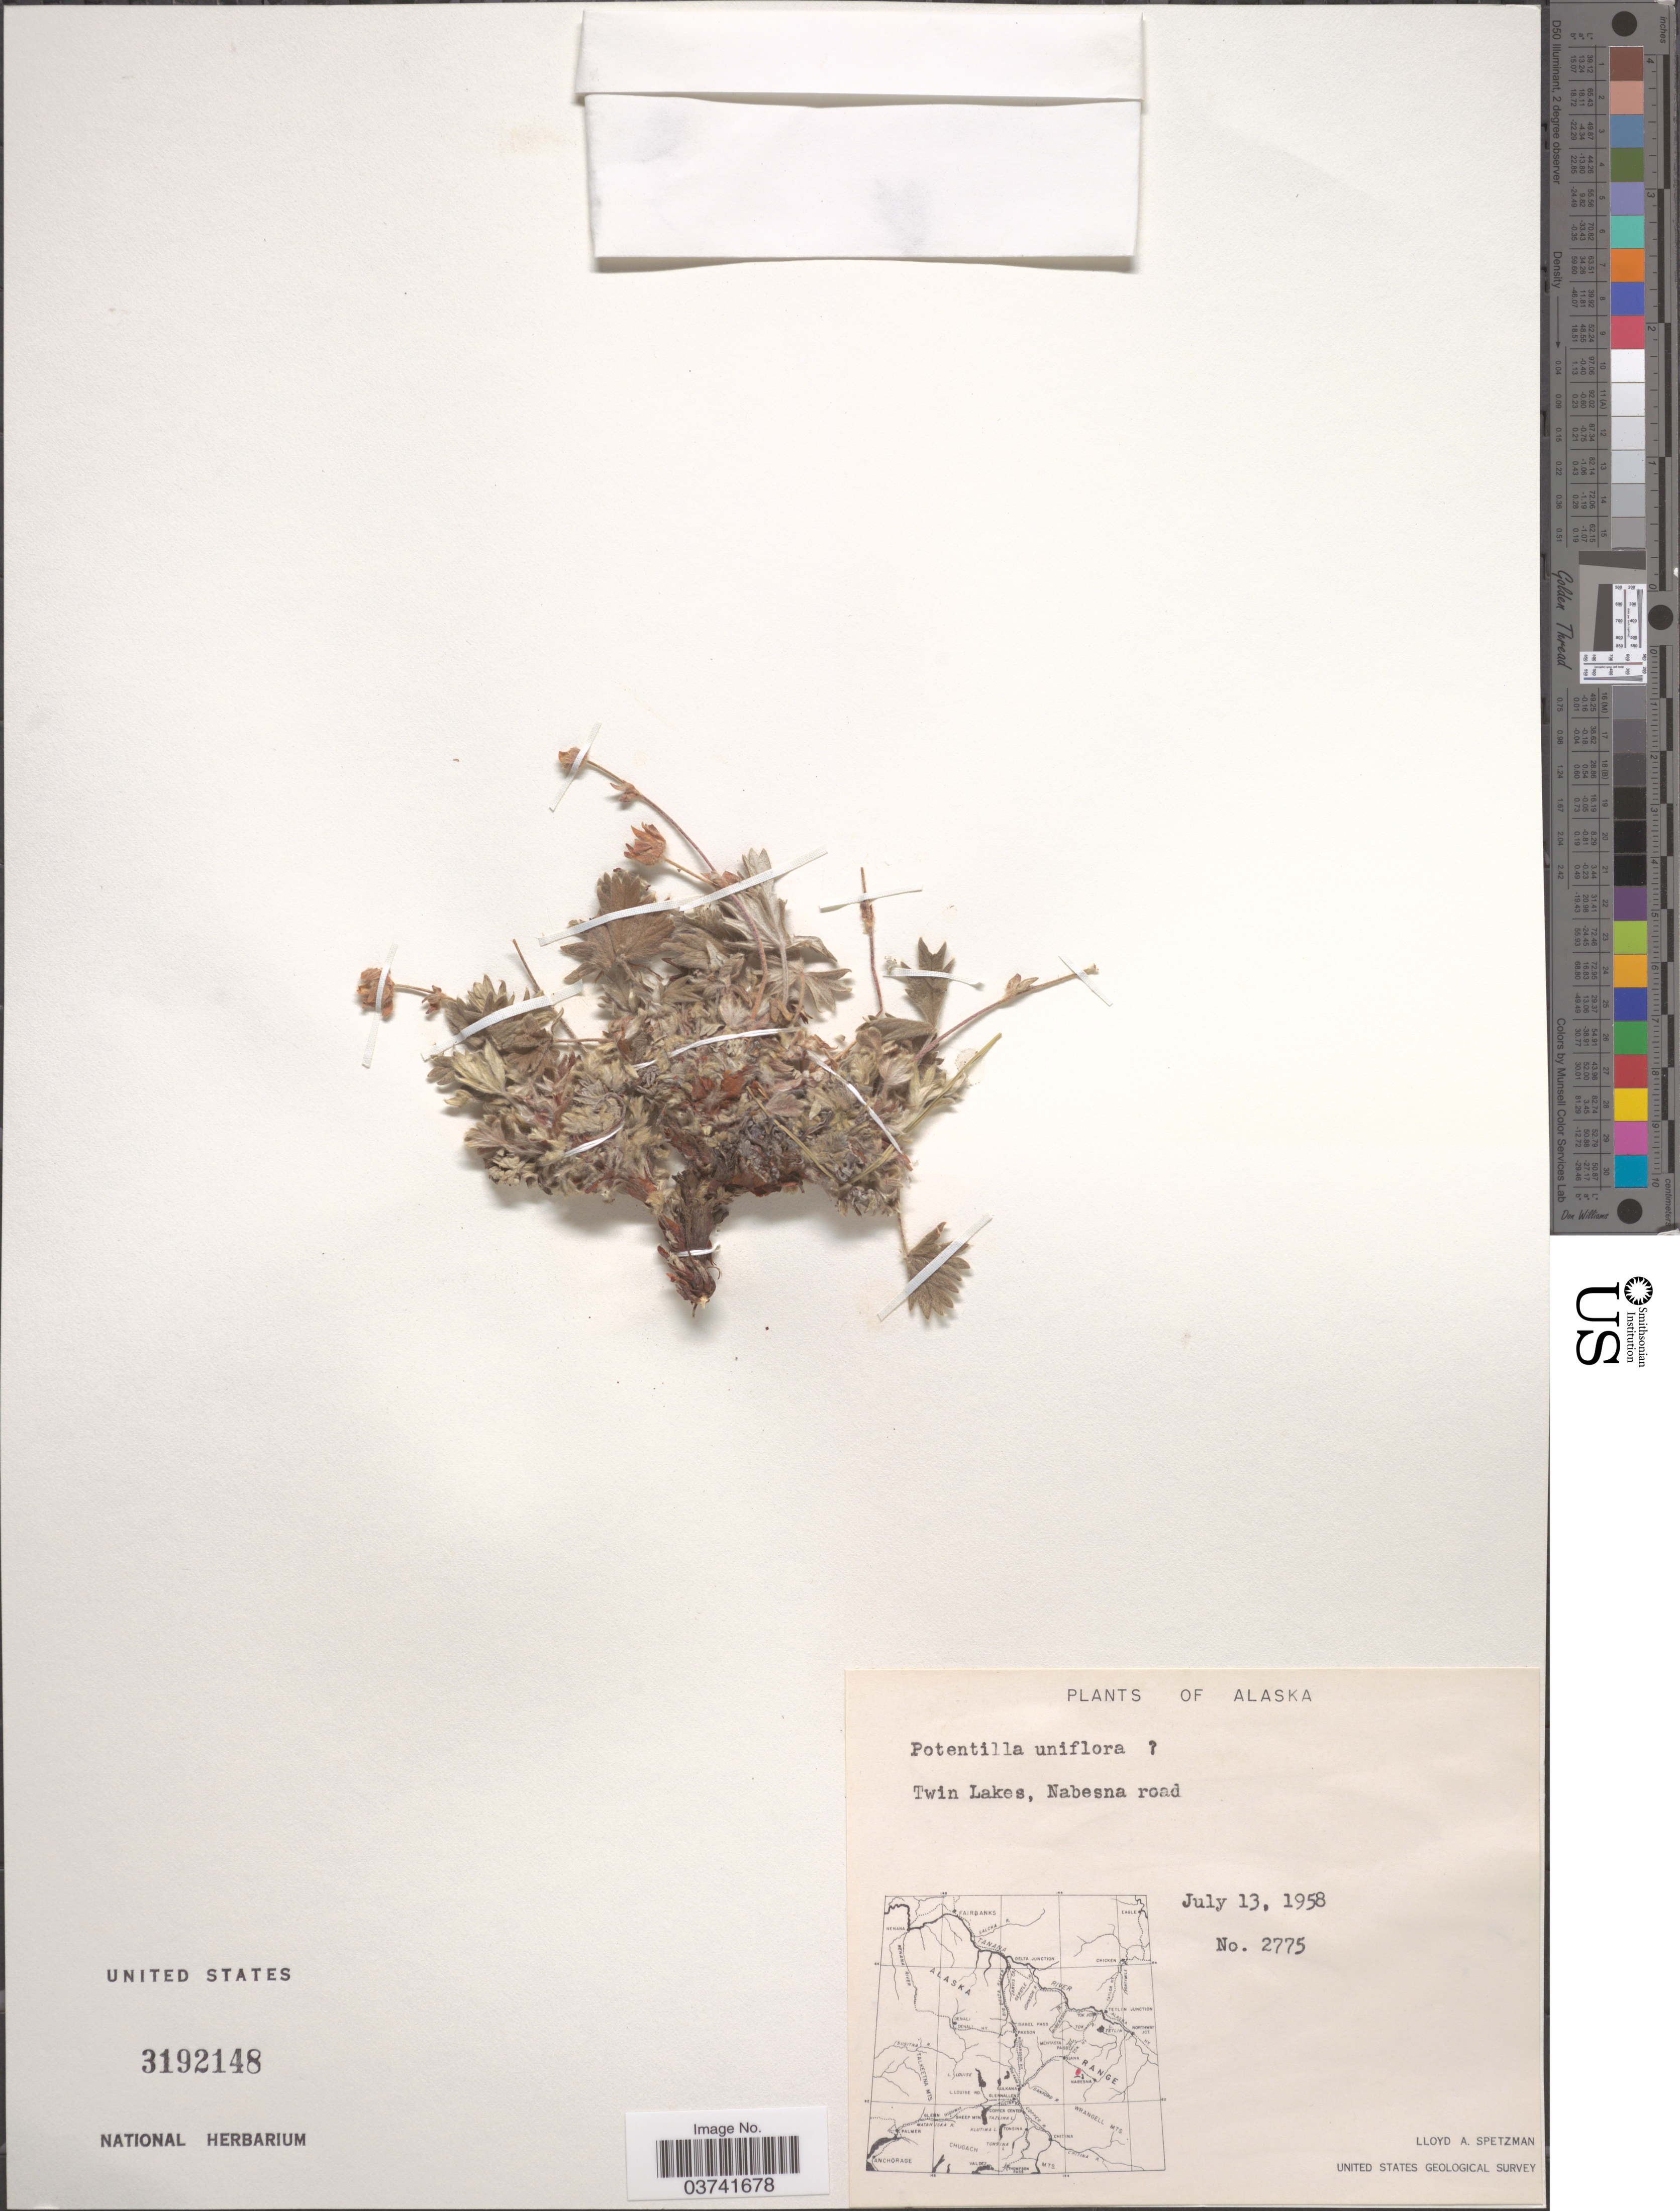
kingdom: Plantae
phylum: Tracheophyta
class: Magnoliopsida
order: Rosales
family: Rosaceae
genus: Potentilla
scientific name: Potentilla uniflora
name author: Ledeb.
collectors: L. Spetzman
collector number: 2775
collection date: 1958-07-13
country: United States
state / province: Alaska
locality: Twin Lakes, Nabesna road.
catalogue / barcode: US 3192148